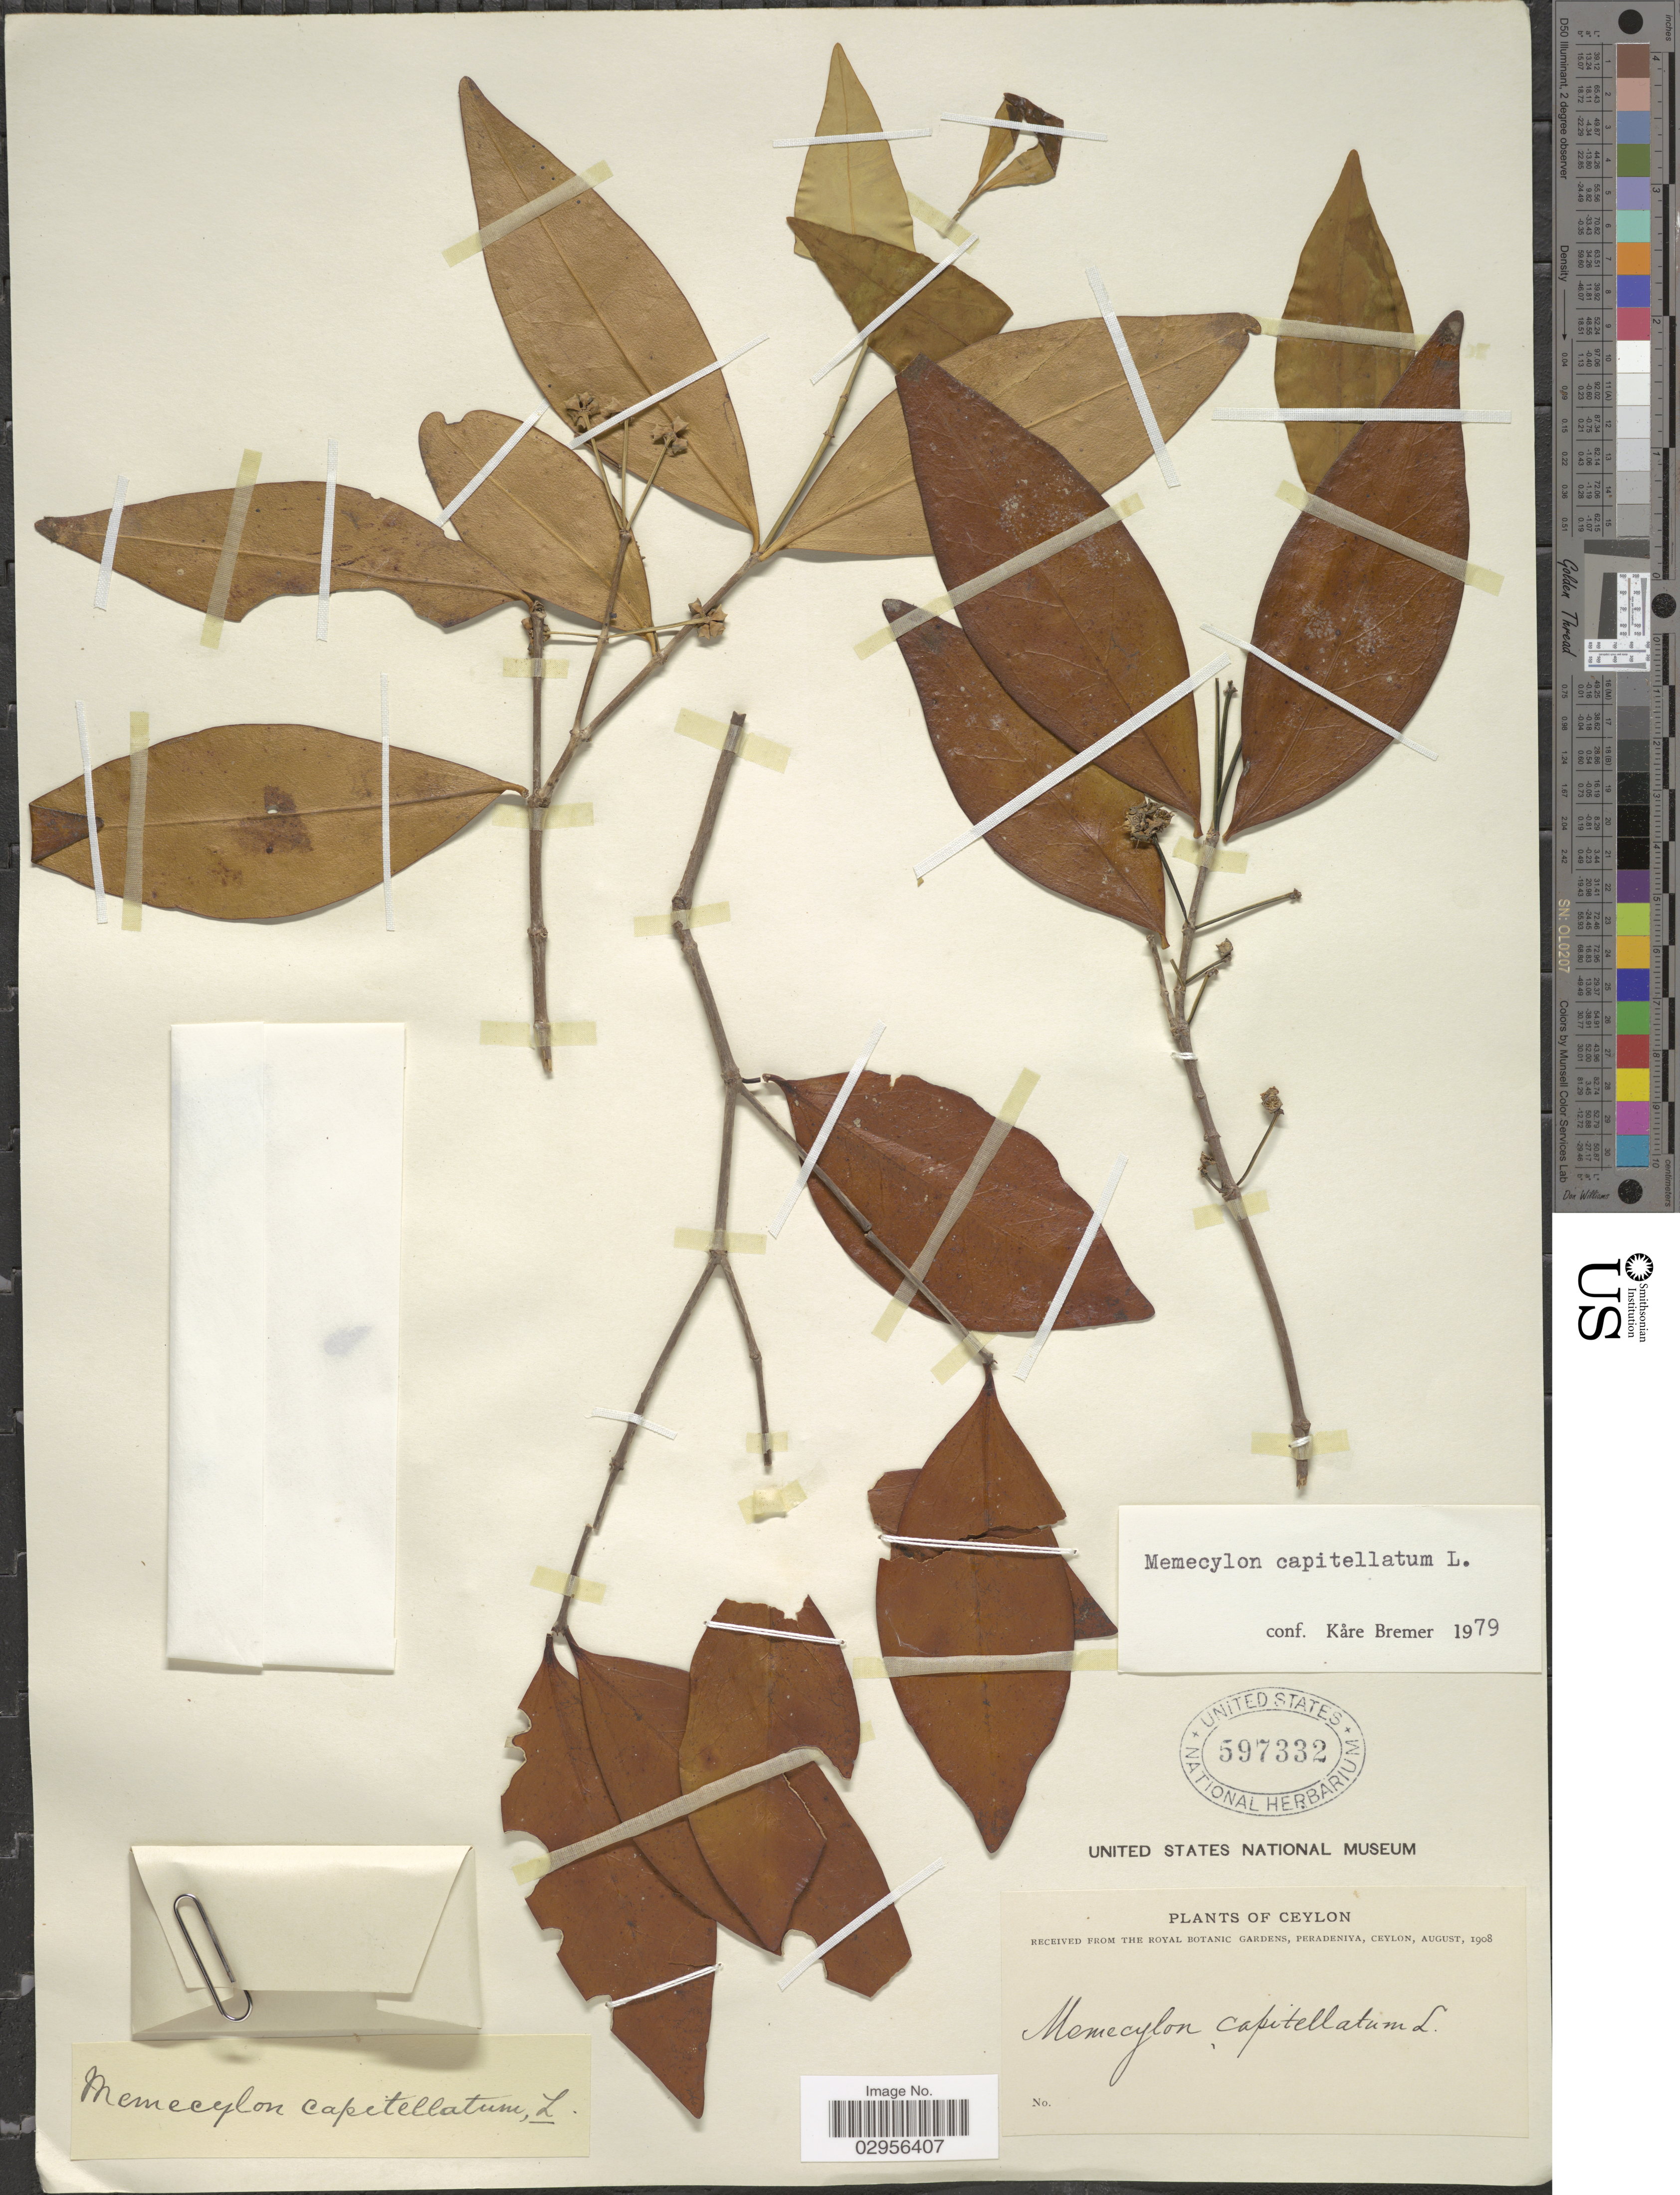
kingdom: Plantae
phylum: Tracheophyta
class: Magnoliopsida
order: Myrtales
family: Melastomataceae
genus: Memecylon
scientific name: Memecylon capitellatum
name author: L.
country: Sri Lanka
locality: Ceylon.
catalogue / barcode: US 597332